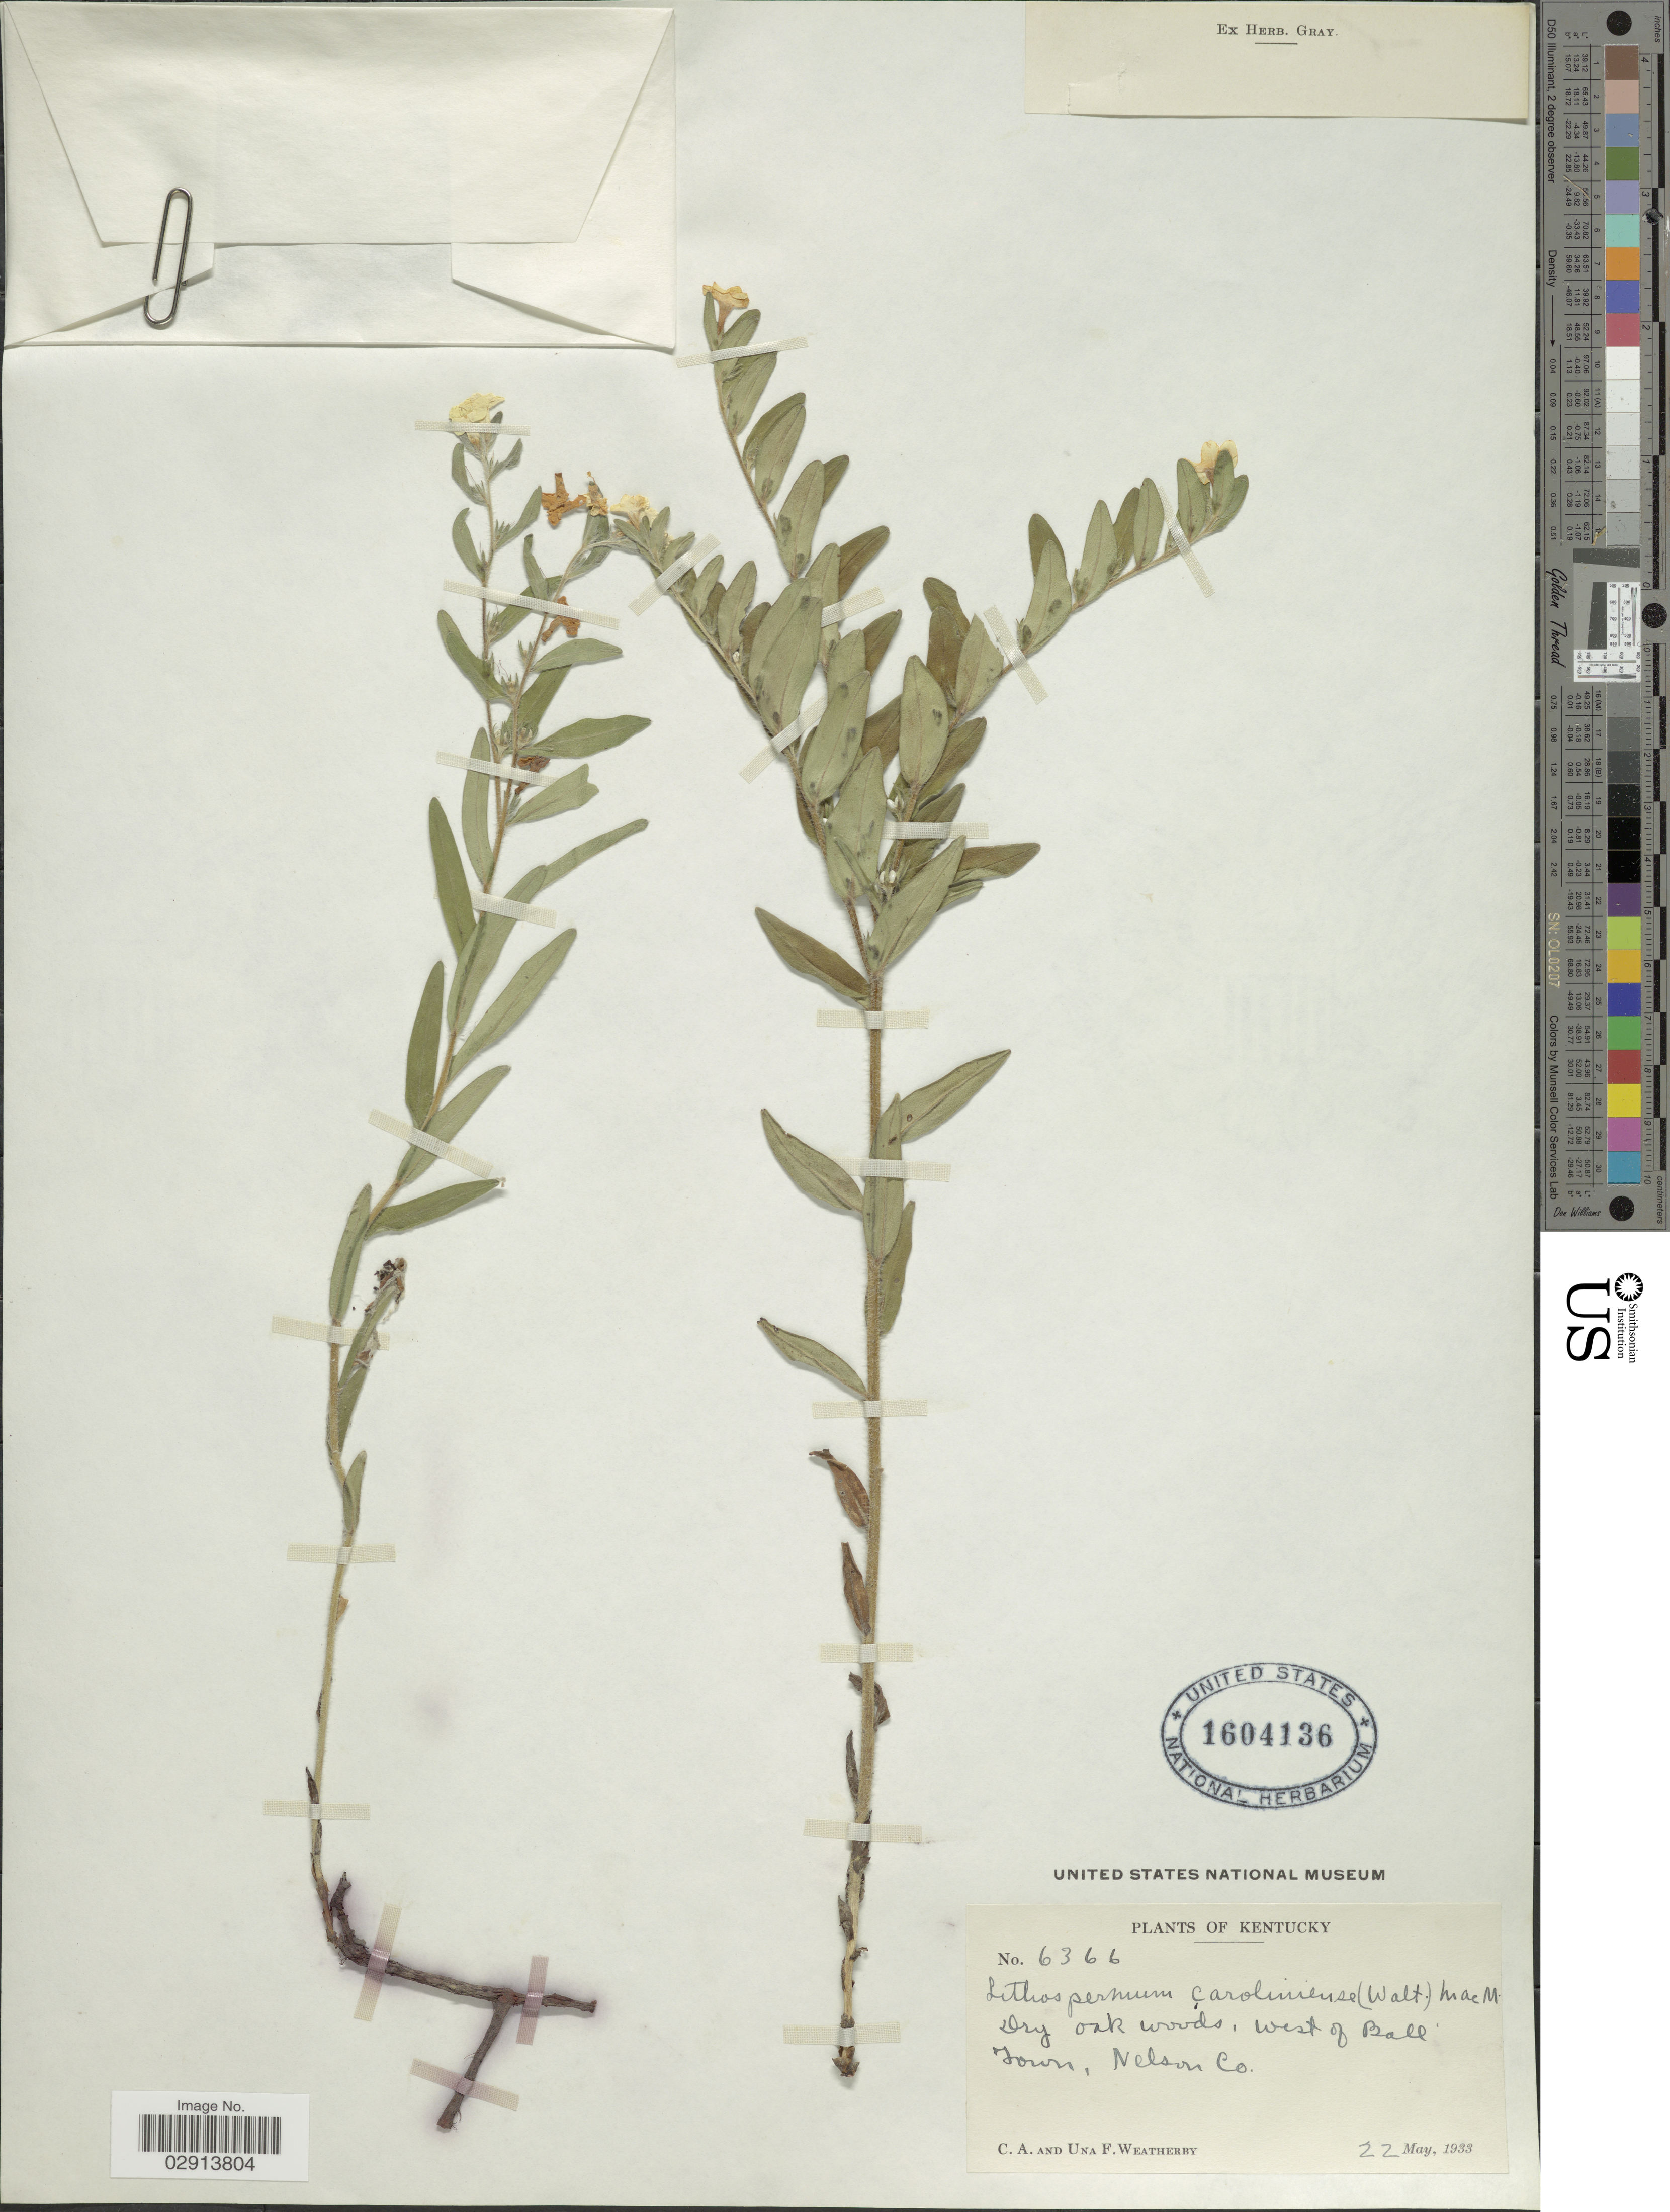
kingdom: Plantae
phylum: Tracheophyta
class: Magnoliopsida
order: Boraginales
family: Boraginaceae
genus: Lithospermum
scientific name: Lithospermum caroliniense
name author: (J.F. Gmel.) MacMill.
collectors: C. A. Weatherby & U. Weatherby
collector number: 6366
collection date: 1933-05-22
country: United States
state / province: Kentucky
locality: Dry oak woods, west of Ball Town, Nelson Co.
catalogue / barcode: US 1604136